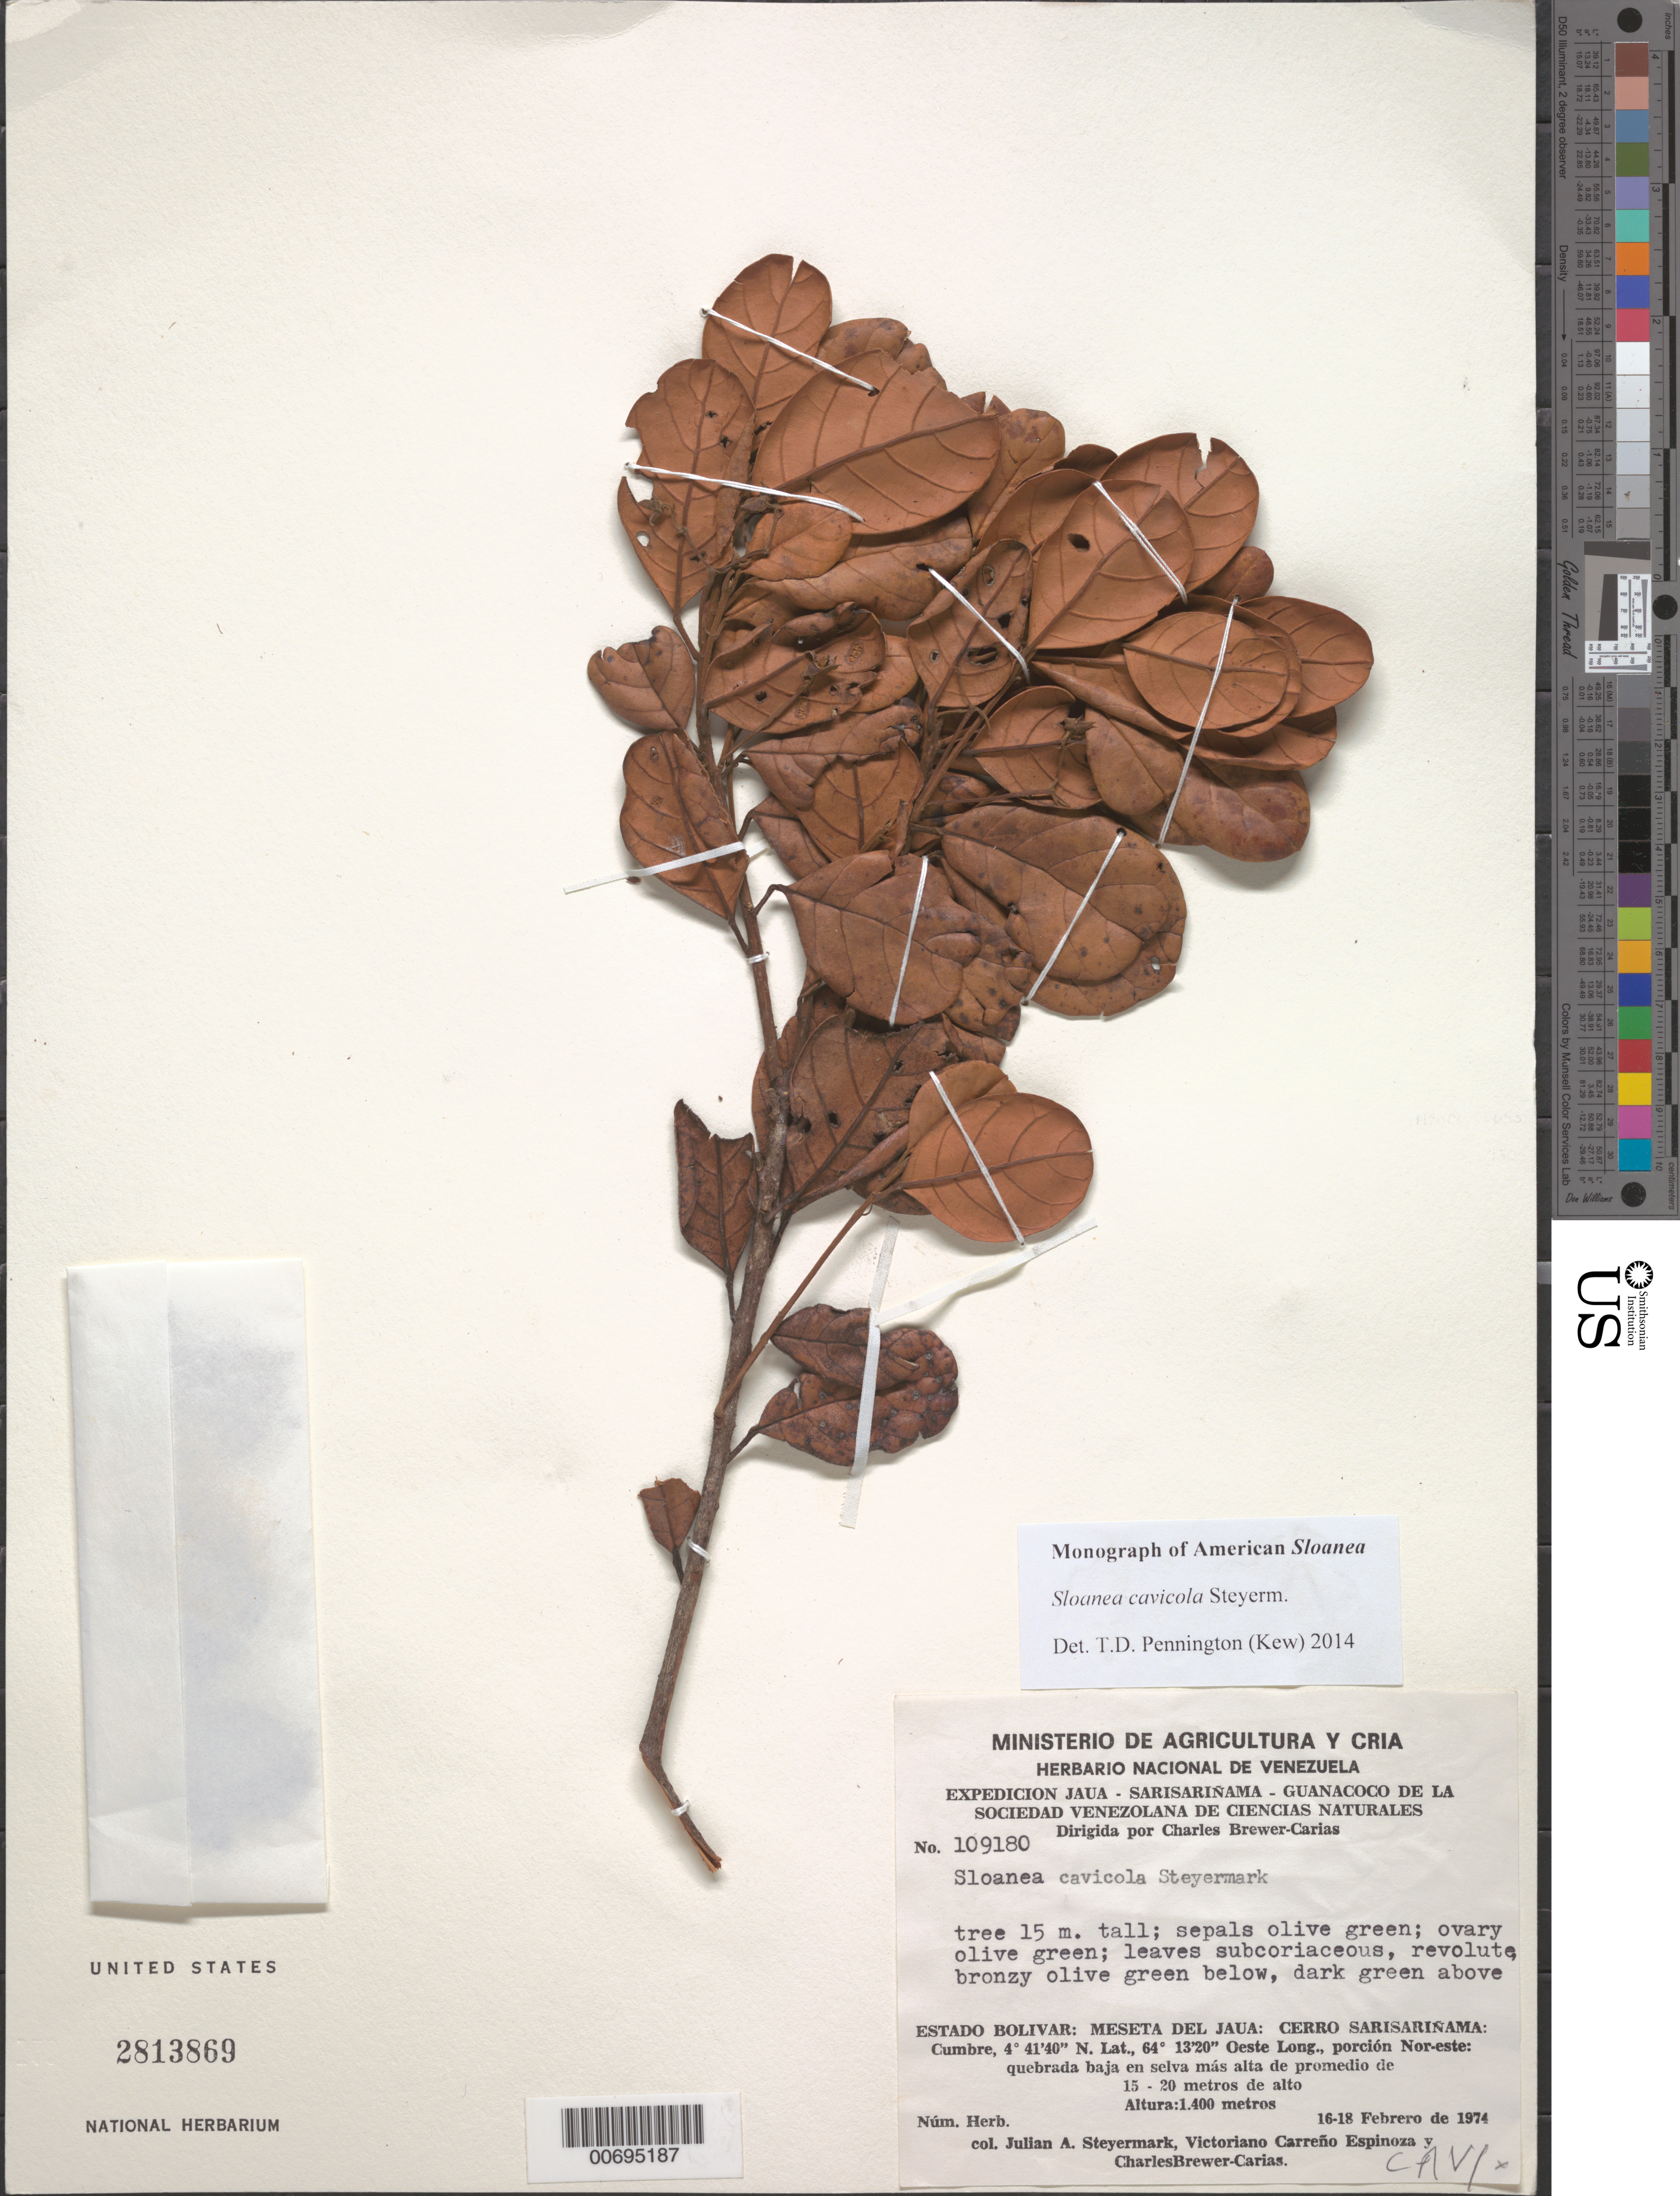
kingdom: Plantae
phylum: Tracheophyta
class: Magnoliopsida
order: Oxalidales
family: Elaeocarpaceae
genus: Sloanea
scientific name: Sloanea cavicola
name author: Steyerm.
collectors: J. Steyermark, V. Carreño E. & C. Brewer-Carias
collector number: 109180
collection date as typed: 16-Feb-74 to 18-Feb-74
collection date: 1974-02-16/1974-02-18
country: Venezuela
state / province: Bolívar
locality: Meseta del Jaua: Cerro Sarisariñama, summit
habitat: Quebrada baja en selva mas alta de promedio de 15-20 m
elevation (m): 1400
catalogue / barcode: US 2813869